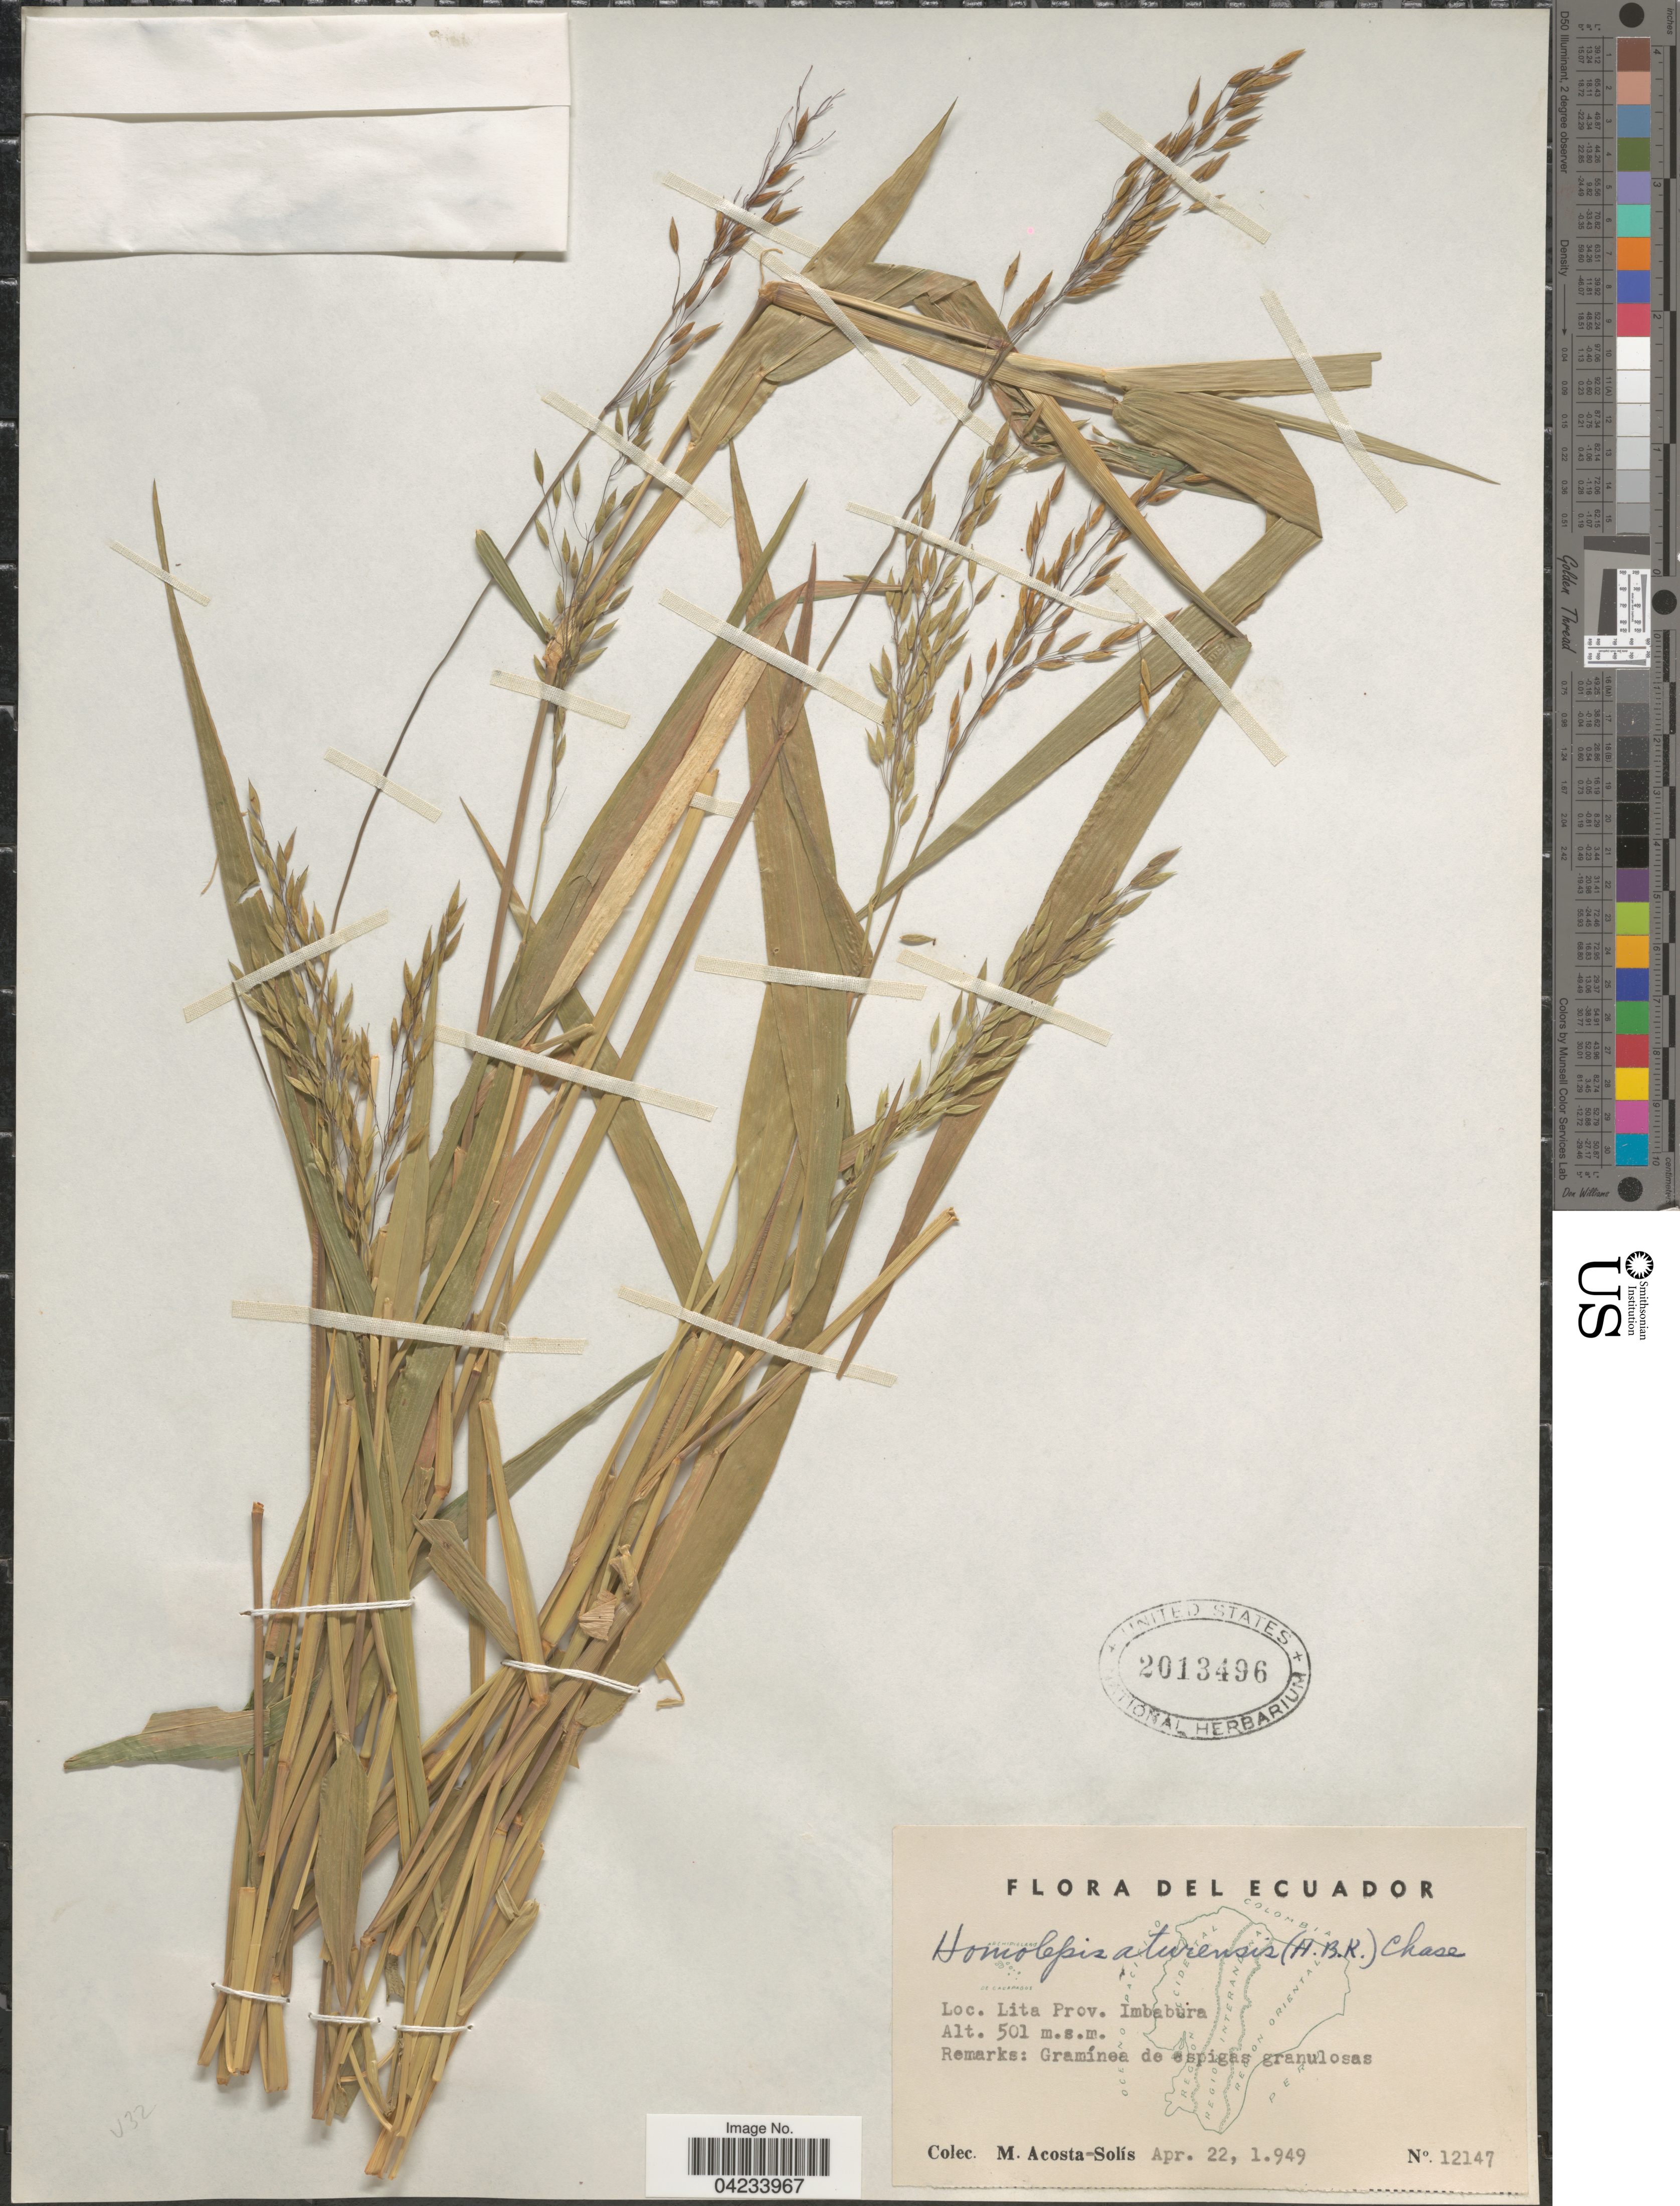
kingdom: Plantae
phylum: Tracheophyta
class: Liliopsida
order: Poales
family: Poaceae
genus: Homolepis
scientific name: Homolepis aturensis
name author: (Kunth) Chase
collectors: M. Acosta Solis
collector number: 12147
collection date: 1949-04-22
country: Ecuador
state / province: Imbabura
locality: Lita.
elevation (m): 501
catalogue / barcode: US 2013496